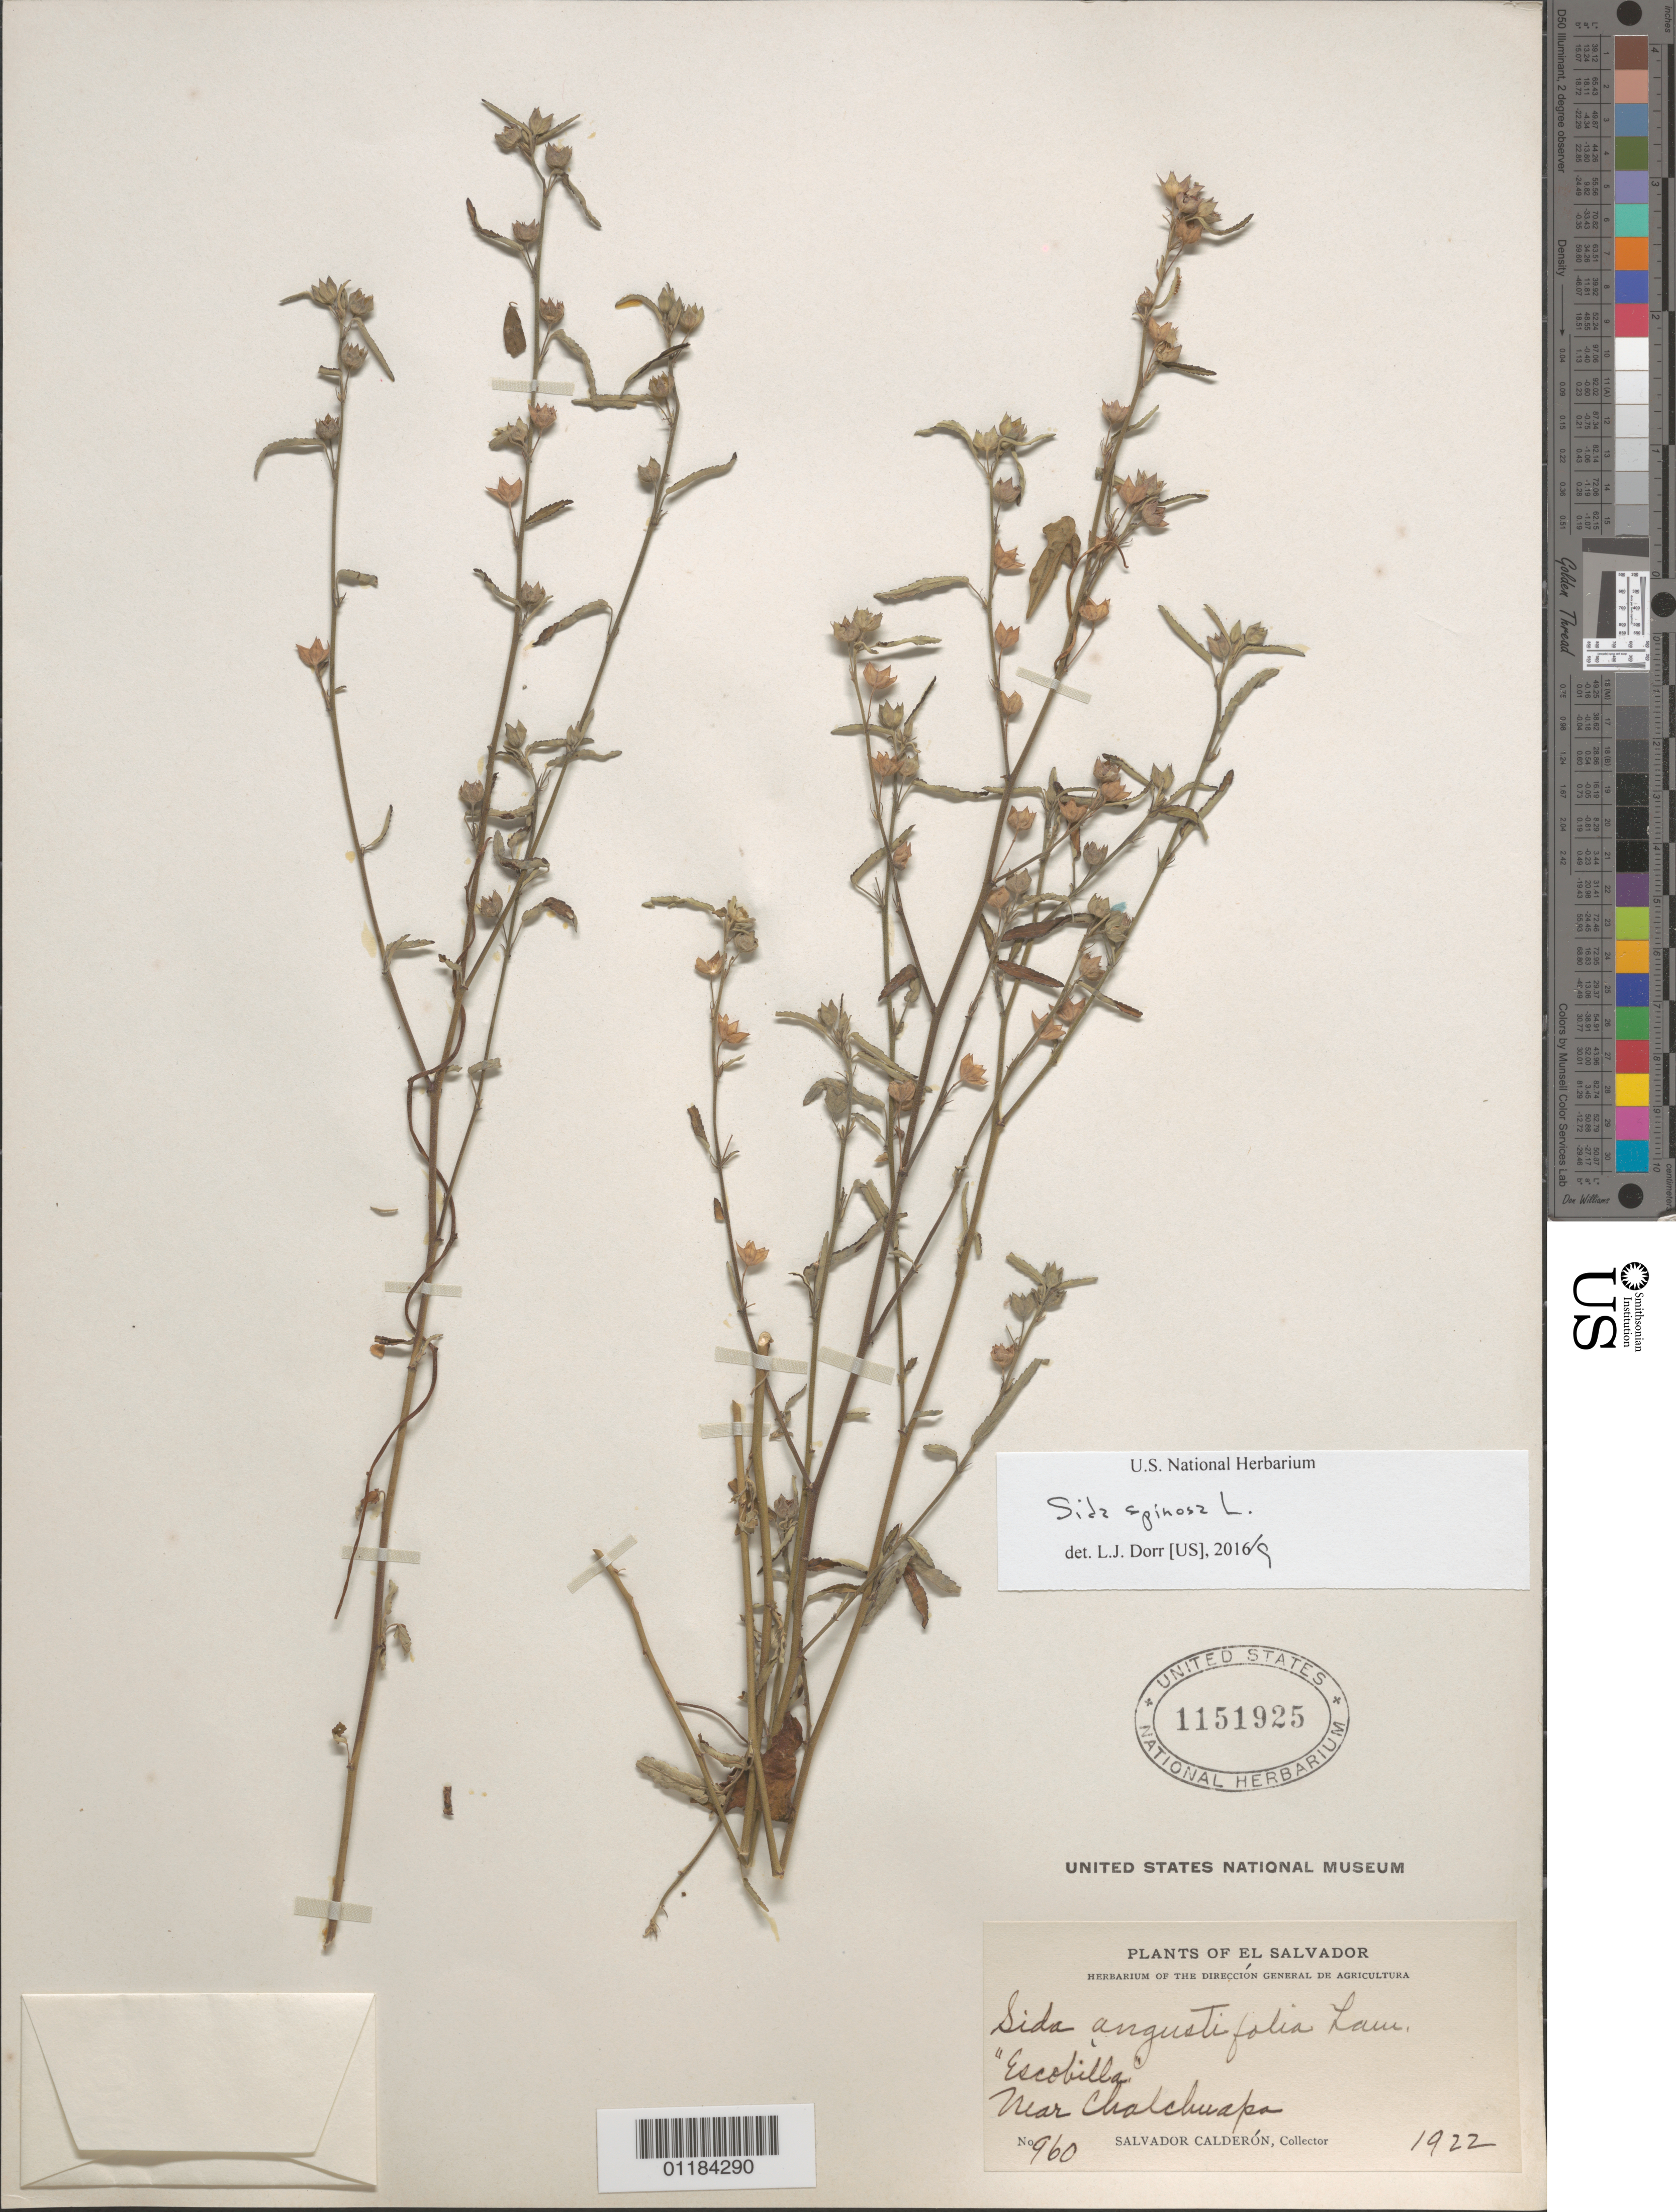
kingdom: Plantae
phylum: Tracheophyta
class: Magnoliopsida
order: Malvales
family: Malvaceae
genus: Sida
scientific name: Sida spinosa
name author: L.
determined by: Dorr, L. J., (BOT), Smithsonian Institution - National Museum of Natural History (UNITED STATES)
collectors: S. Calderón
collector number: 960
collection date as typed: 1922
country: El Salvador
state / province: Santa Ana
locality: near Chalchuapa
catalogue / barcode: US 1151925